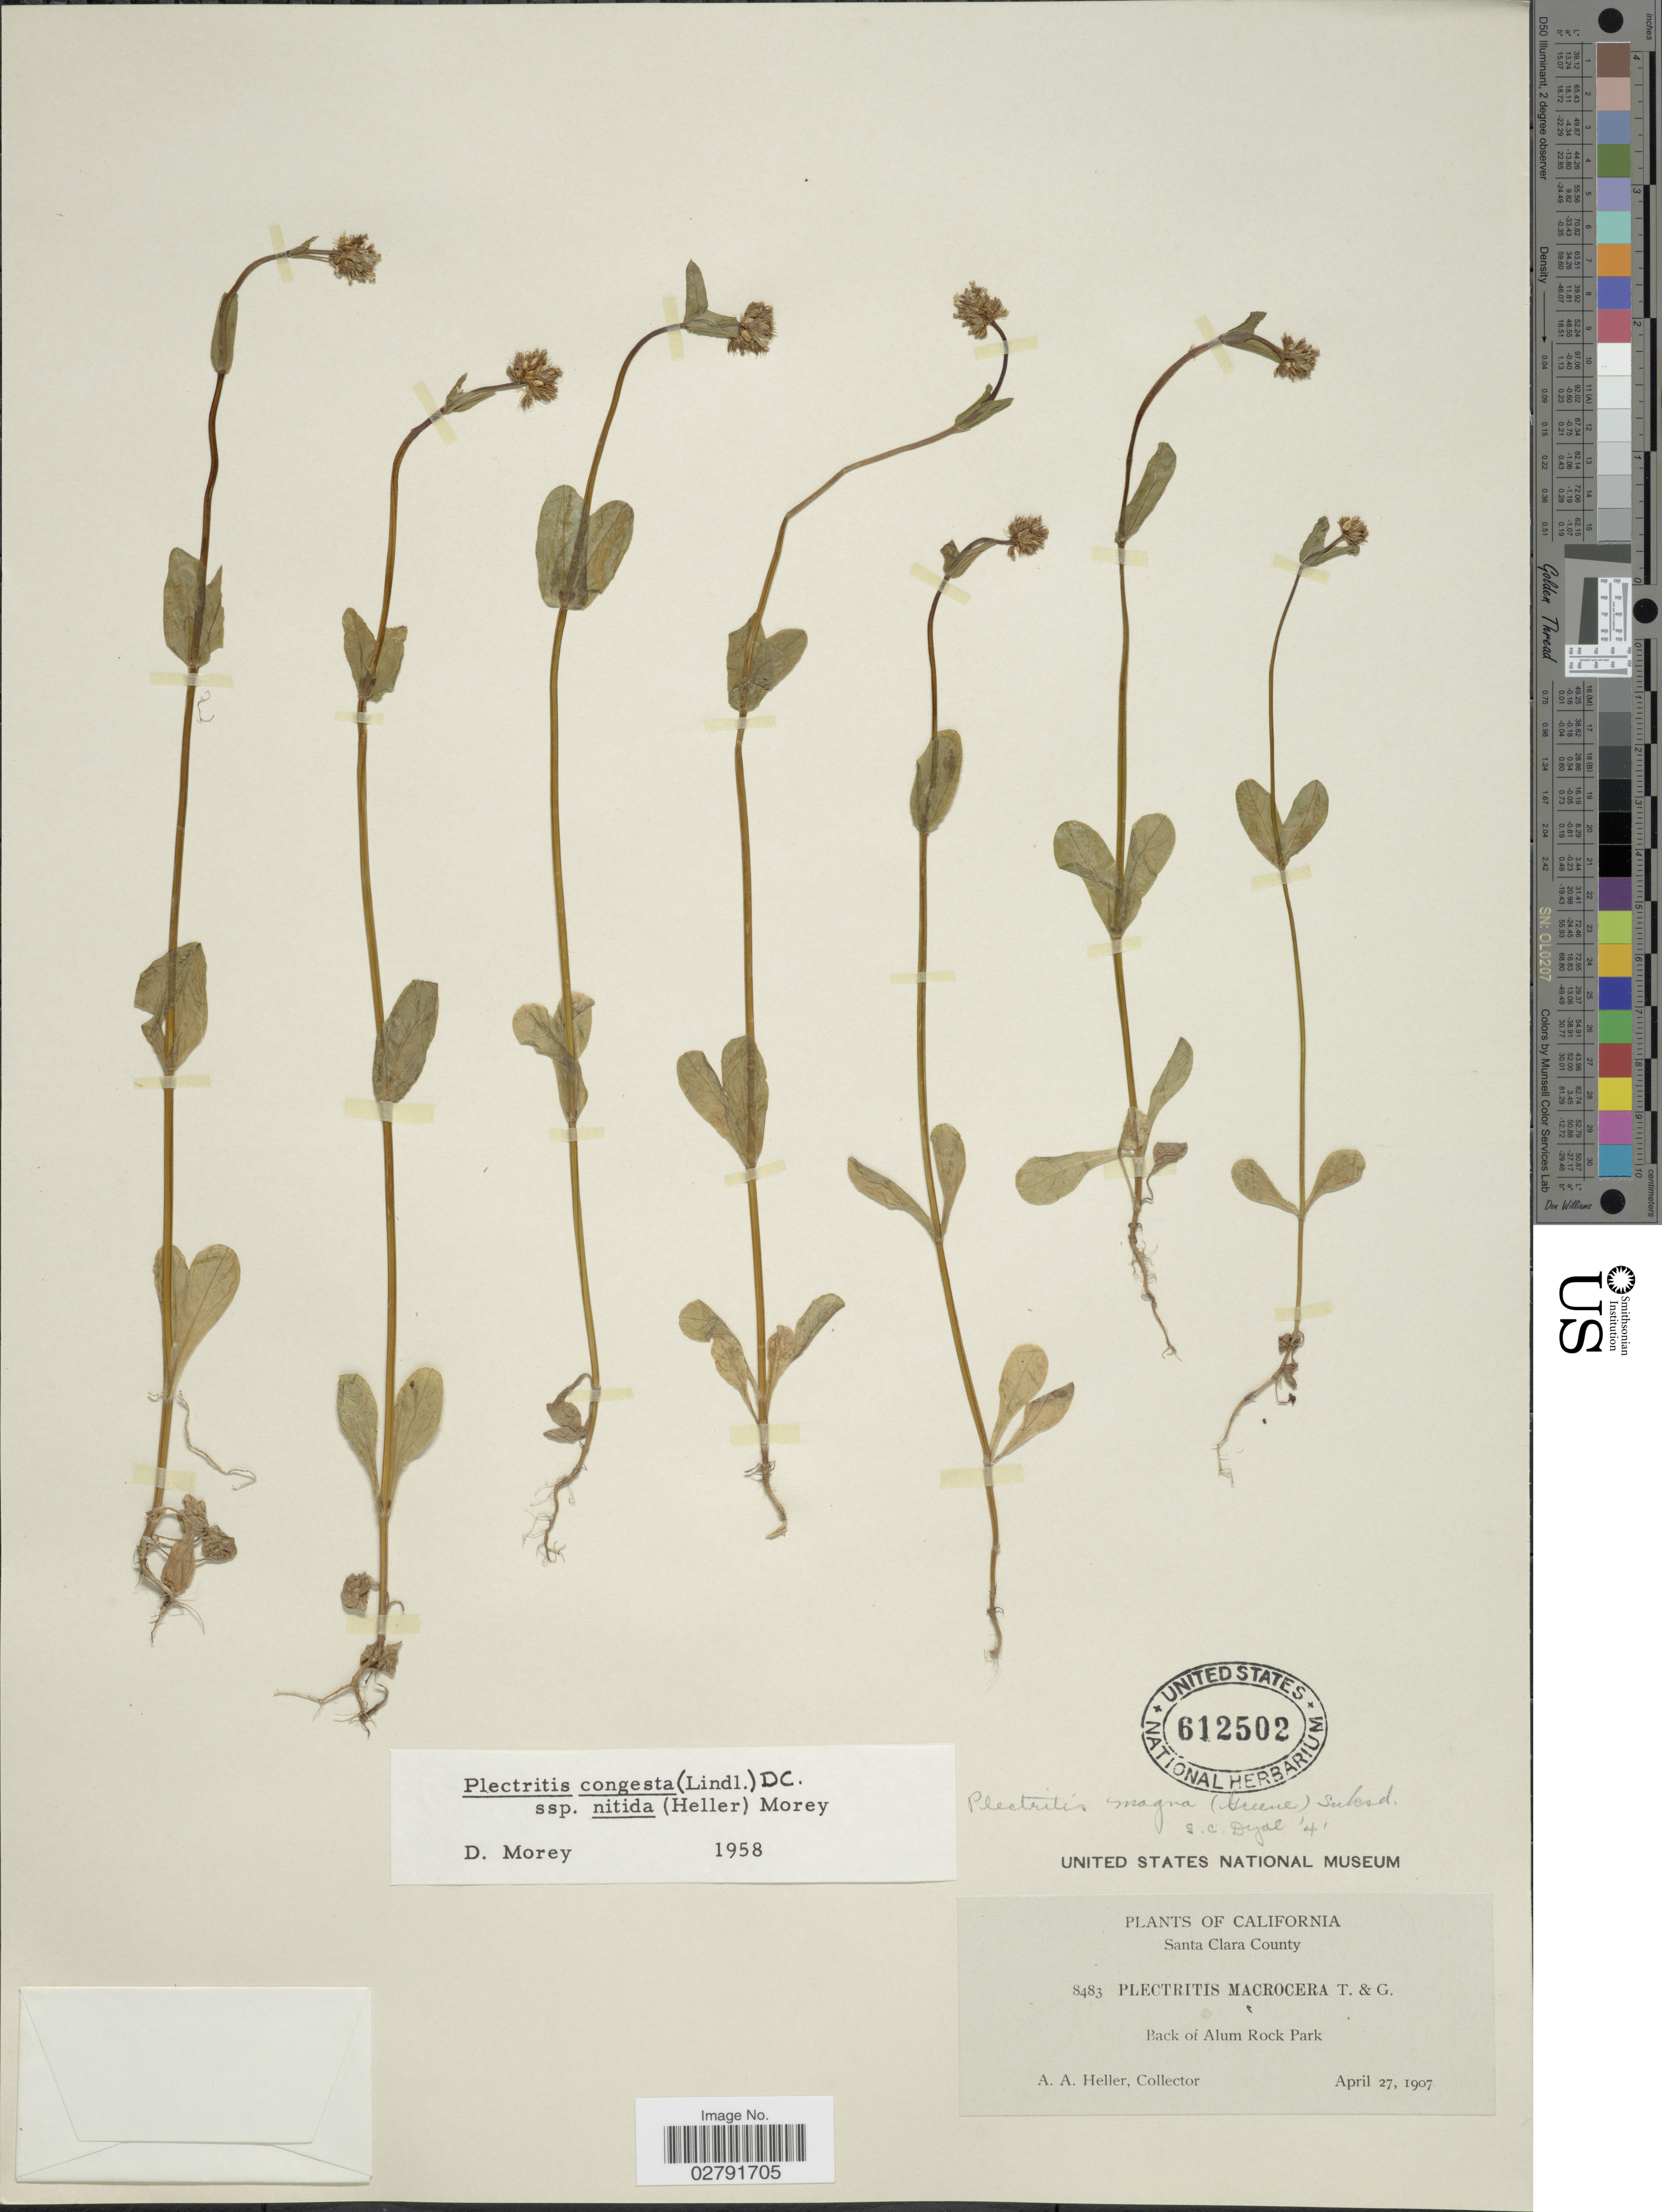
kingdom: Plantae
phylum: Tracheophyta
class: Magnoliopsida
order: Dipsacales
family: Caprifoliaceae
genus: Plectritis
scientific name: Plectritis congesta subsp. nitida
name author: (A. Heller) Morey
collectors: A. A. Heller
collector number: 8483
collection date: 1907-04-27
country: United States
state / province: California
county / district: Santa Clara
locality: Santa Clara County. Back of Alum Rock Park.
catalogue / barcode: US 612502